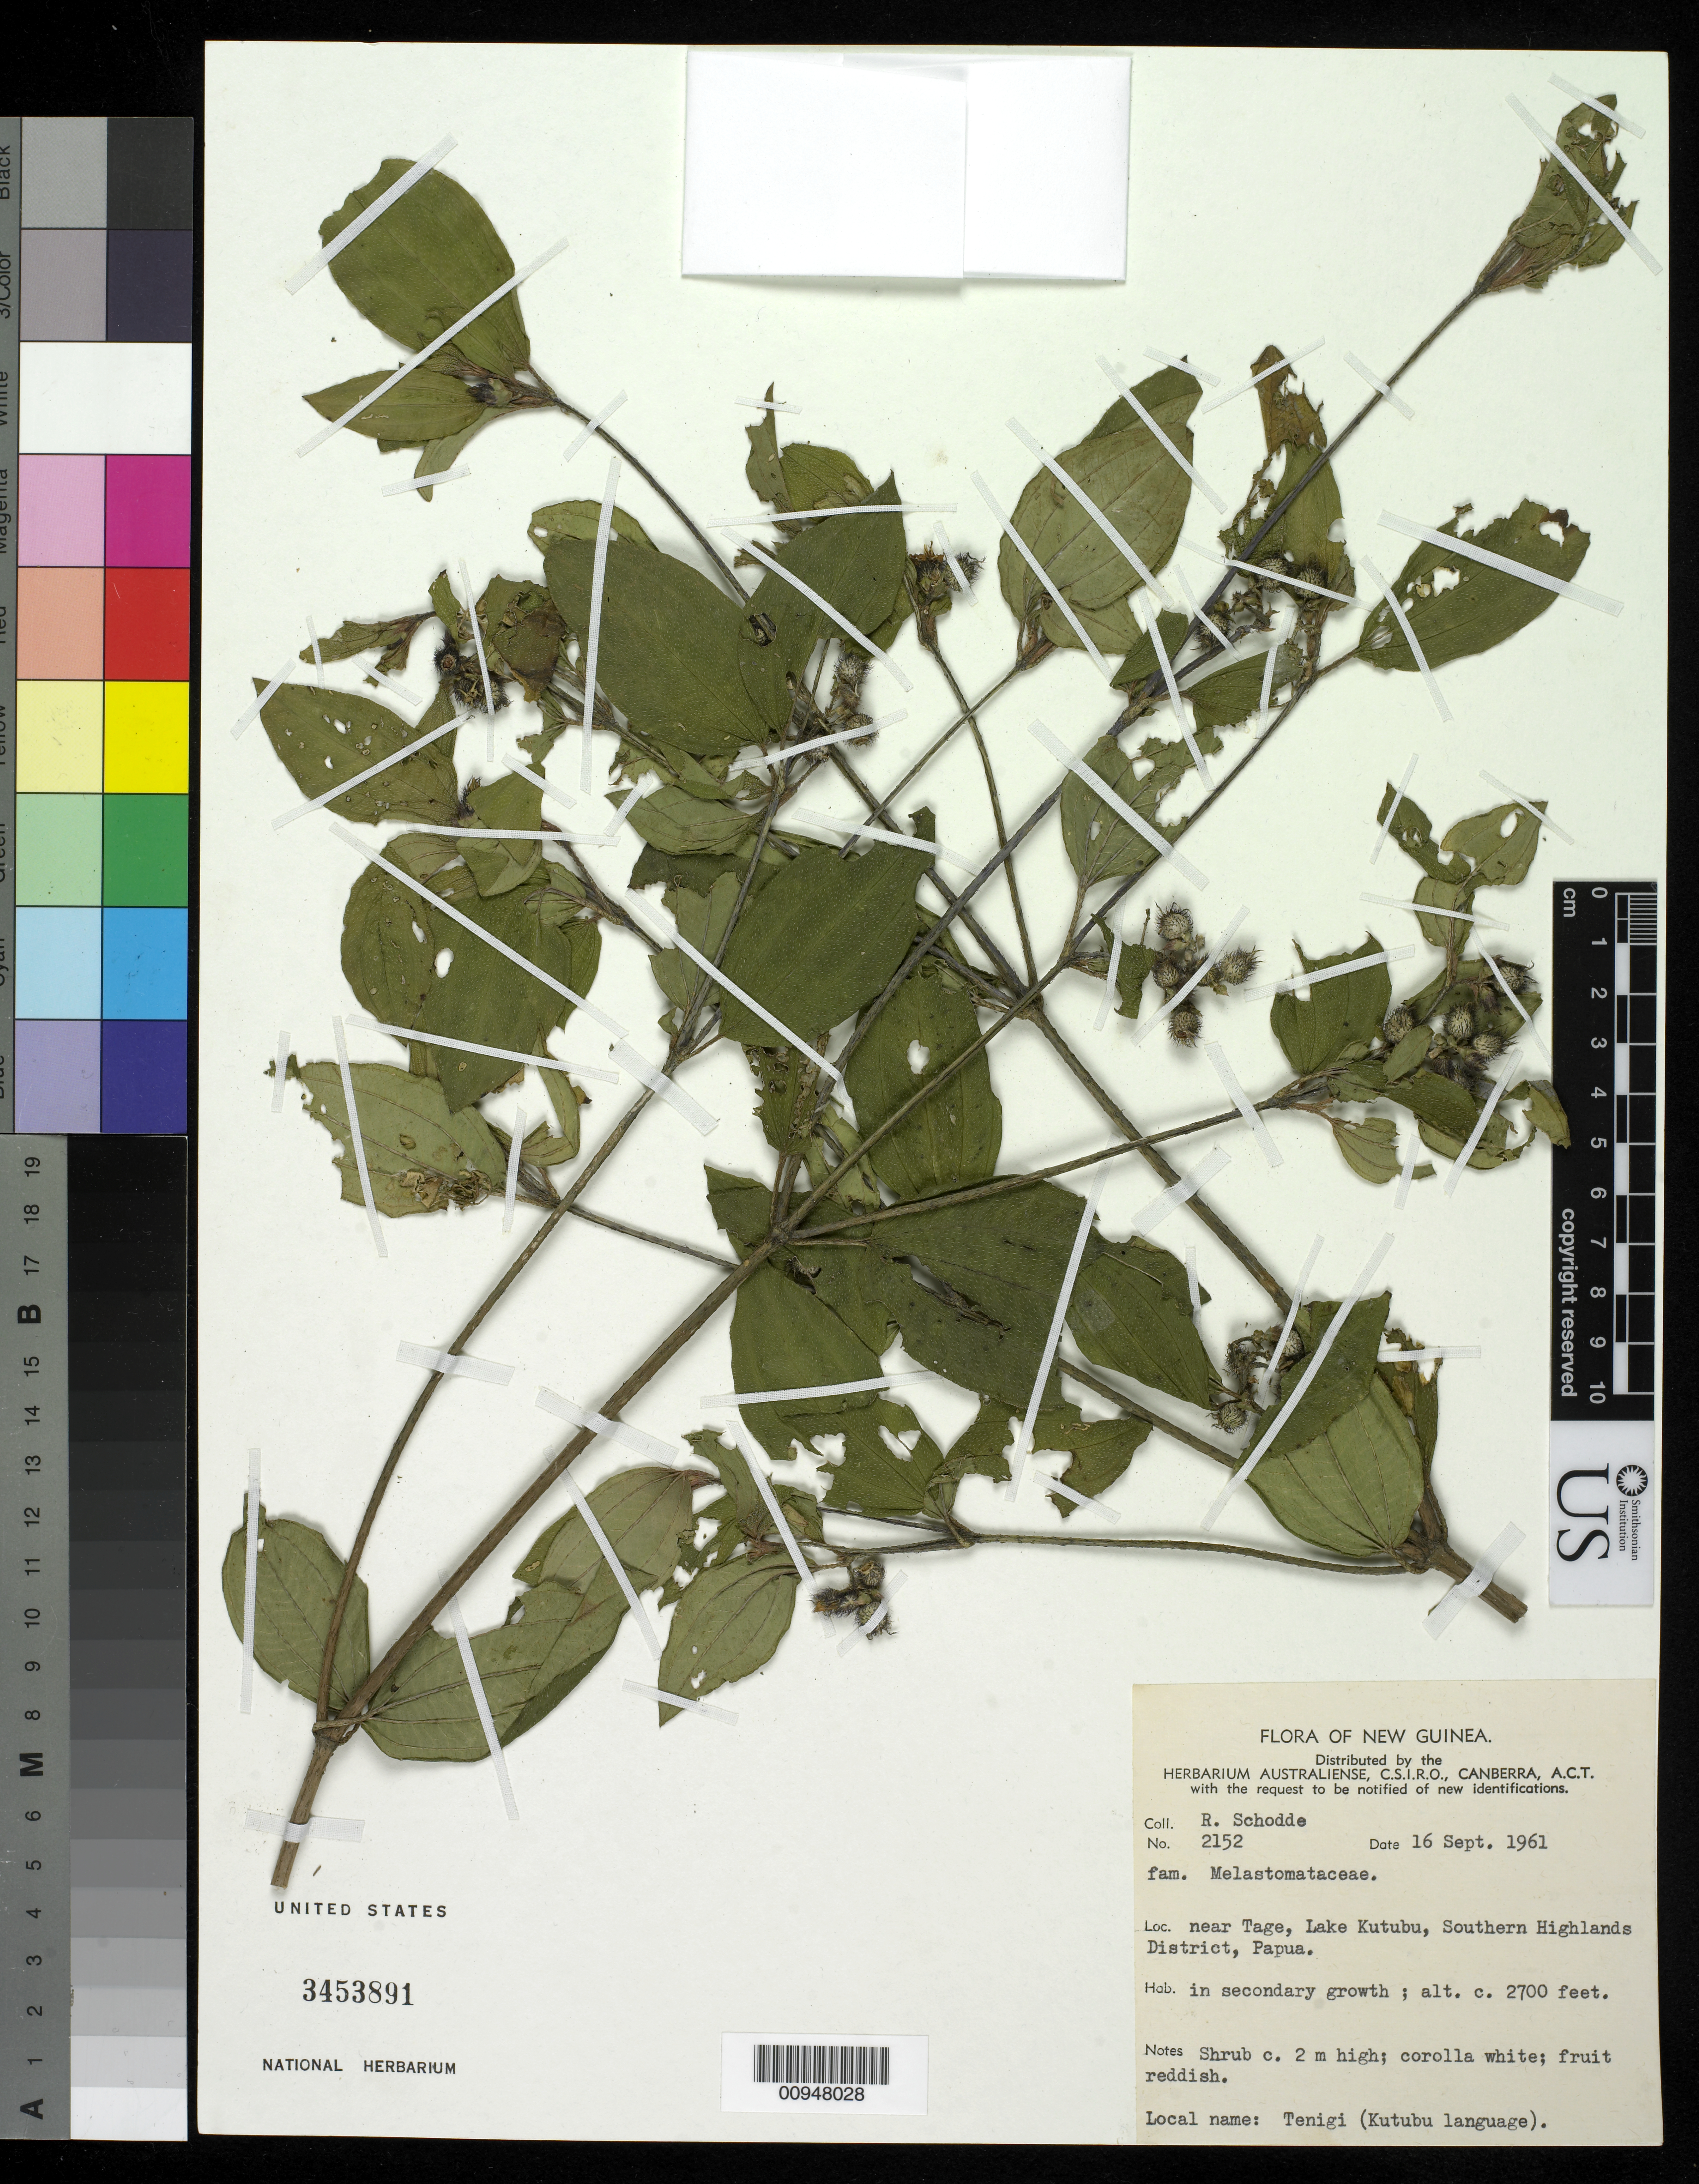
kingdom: Plantae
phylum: Tracheophyta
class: Magnoliopsida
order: Myrtales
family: Melastomataceae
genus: Melastoma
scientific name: Melastoma cyanoides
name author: Sm.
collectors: O. Schoch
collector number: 2152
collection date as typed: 16 Sep 1961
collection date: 1961-09-16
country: Papua New Guinea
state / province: Southern Highlands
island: New Guinea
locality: Near Tage, Lake kutubu.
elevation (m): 823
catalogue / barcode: US 3453891